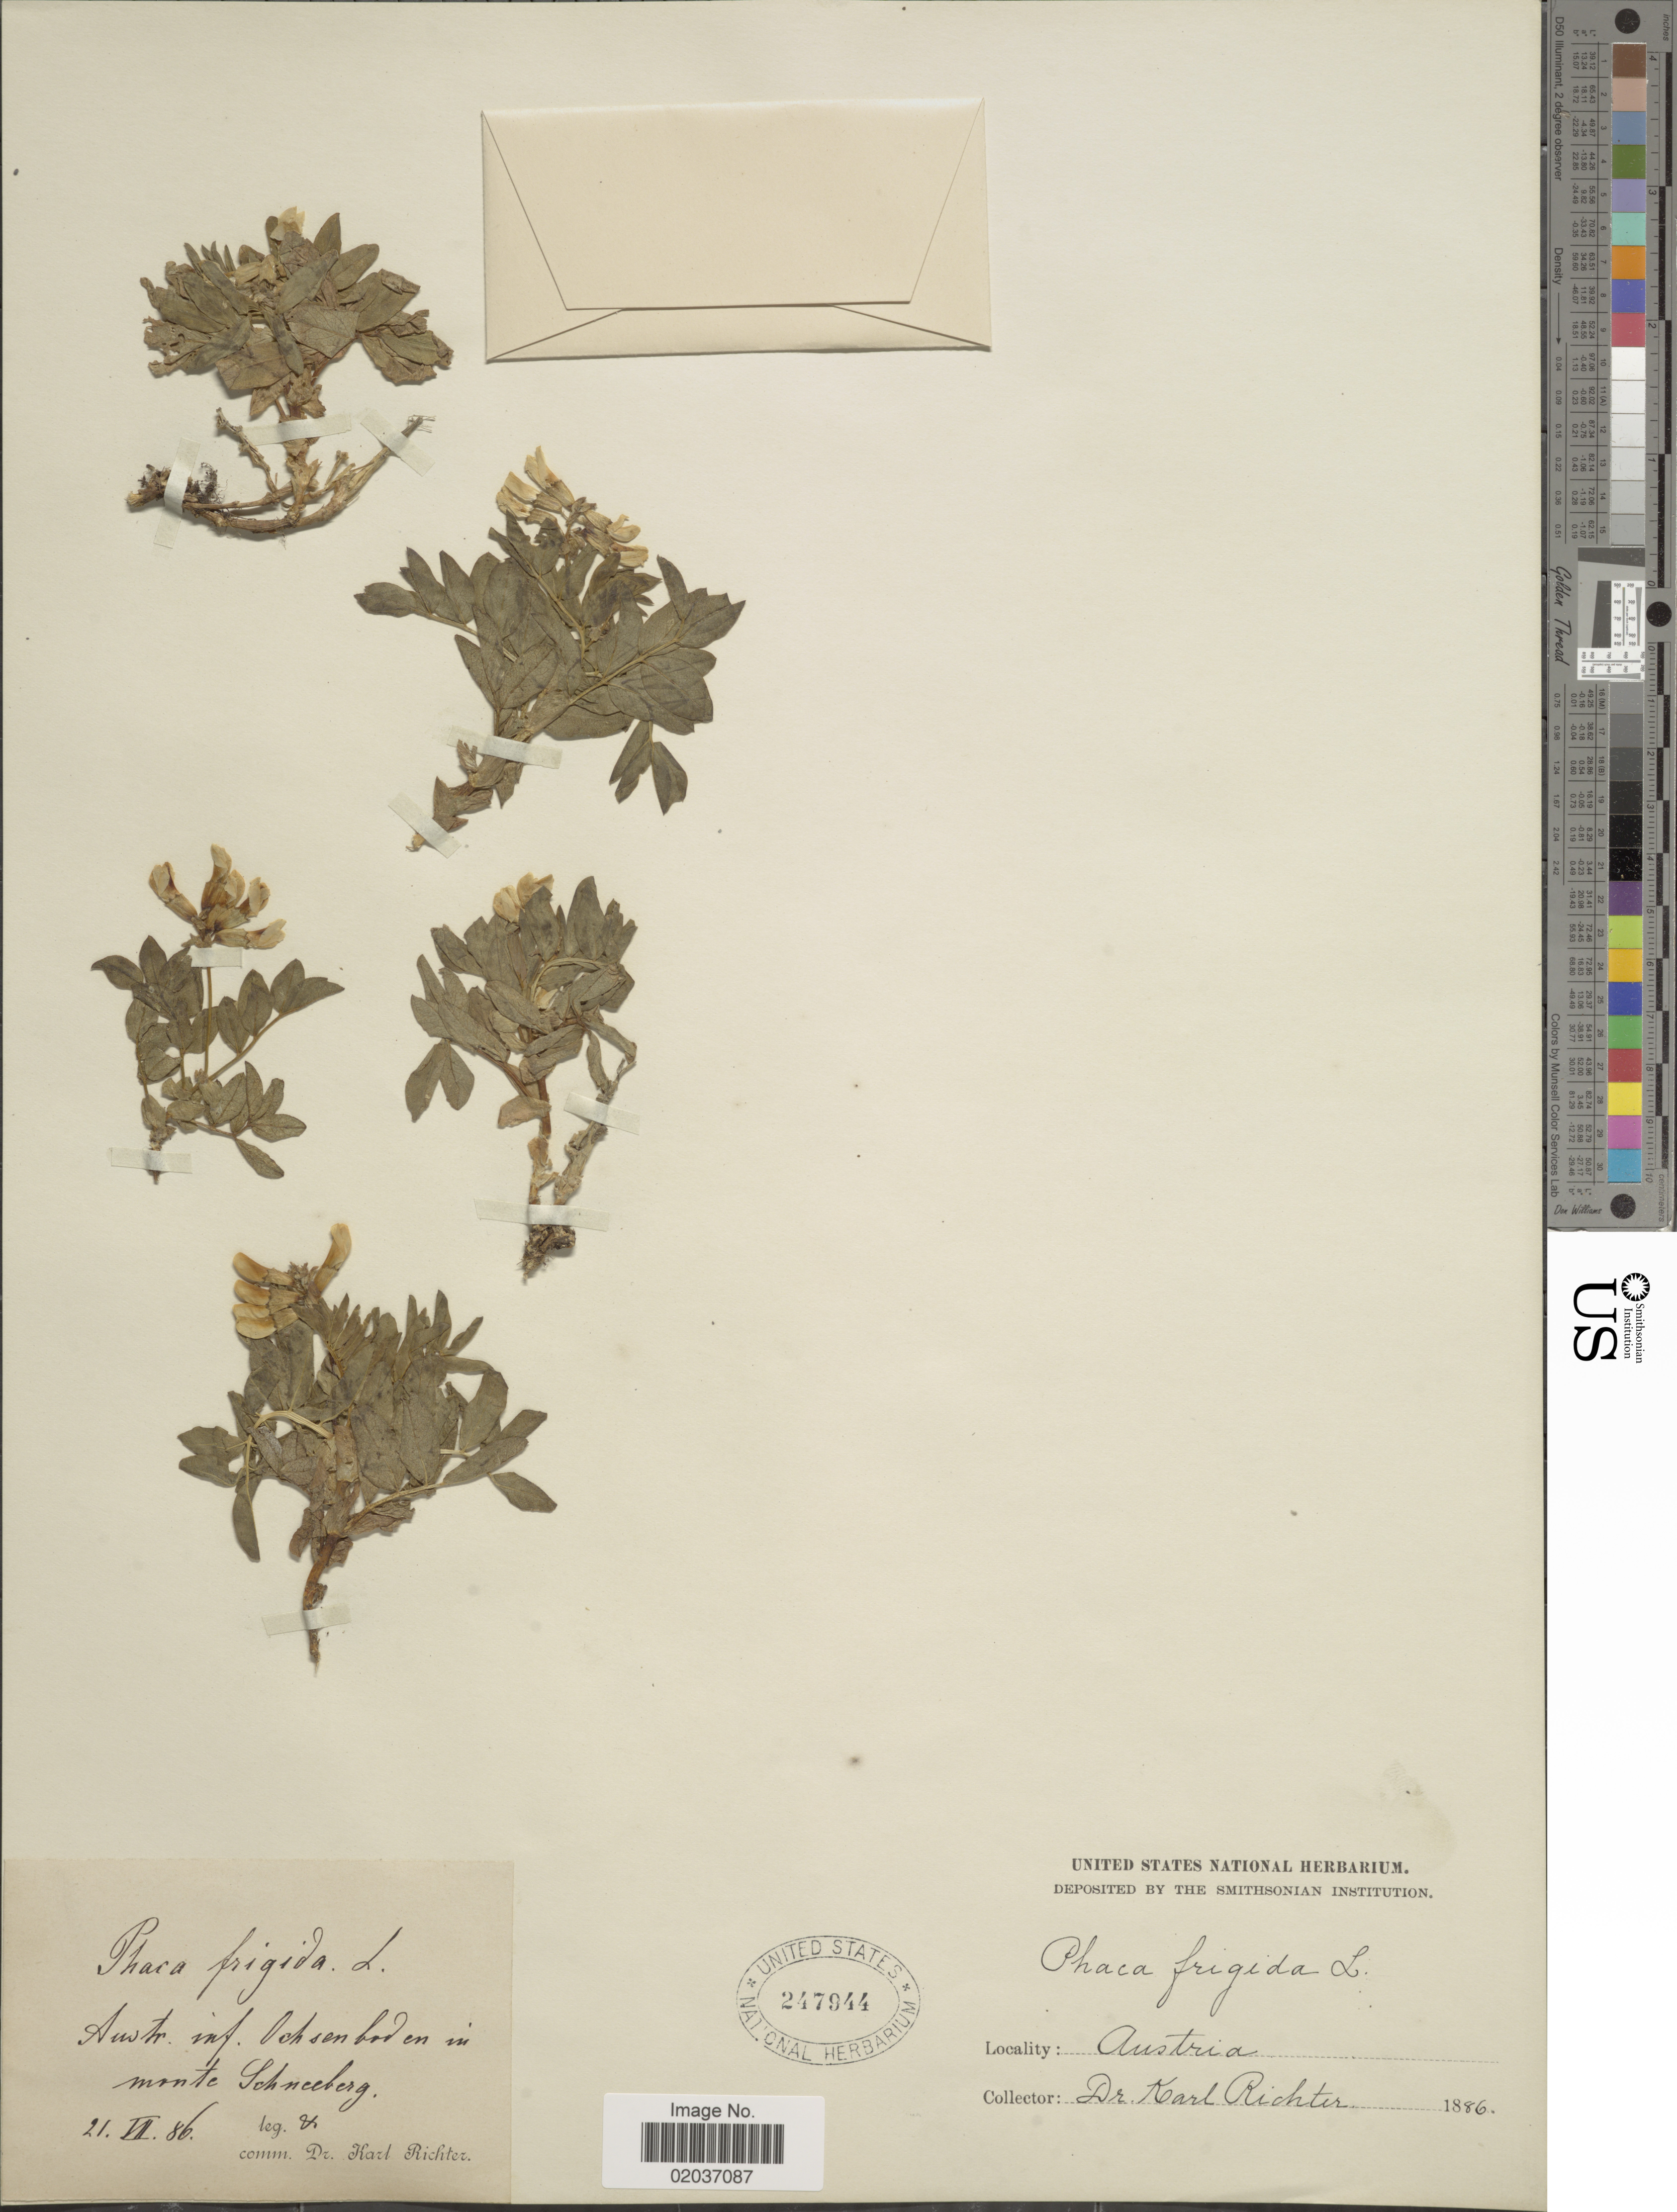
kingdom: Plantae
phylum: Tracheophyta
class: Magnoliopsida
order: Fabales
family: Fabaceae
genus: Astragalus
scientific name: Astragalus frigidus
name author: (L.) A. Gray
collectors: K. Richter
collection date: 1886-07-21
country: Austria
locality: Austria, Austr. inf Oschsenboden in monte Schneeberg [interpreted].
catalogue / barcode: US 247944